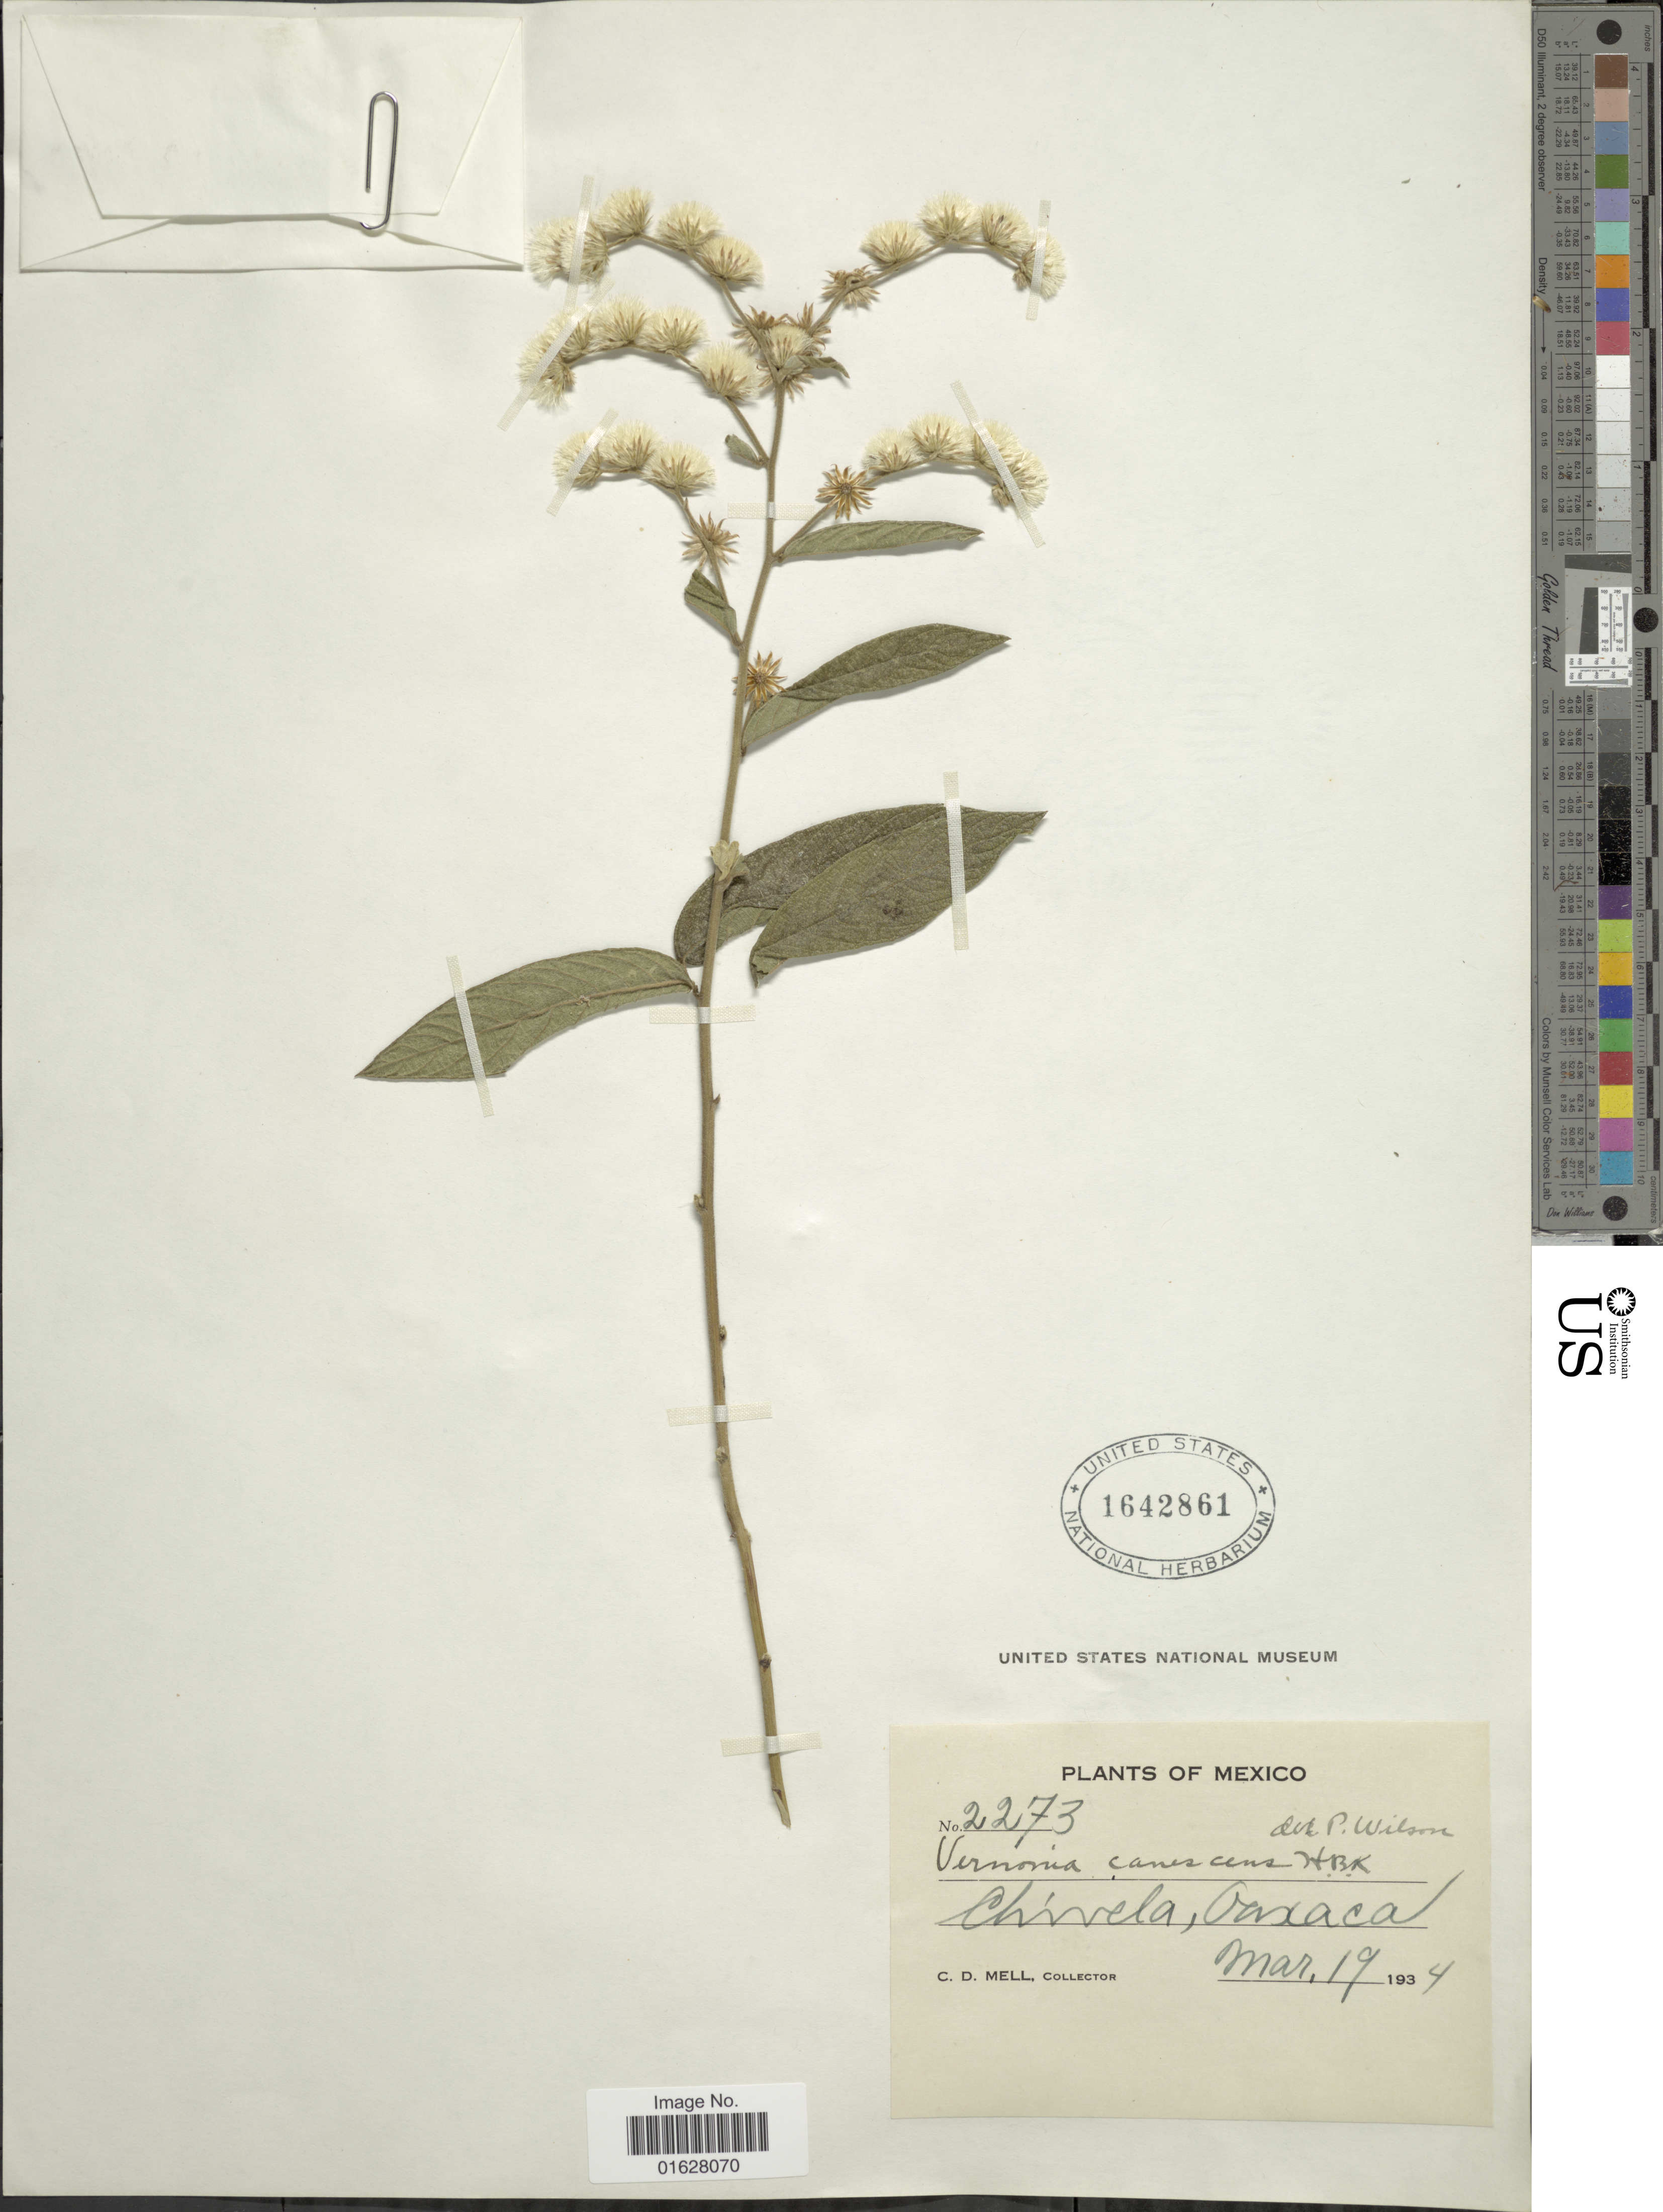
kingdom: Plantae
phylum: Tracheophyta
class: Magnoliopsida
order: Asterales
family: Asteraceae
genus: Lepidaploa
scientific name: Lepidaploa canescens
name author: (Kunth) H. Rob.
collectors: C. D. Mell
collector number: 2273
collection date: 1934-03-19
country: Mexico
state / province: Oaxaca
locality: Mexico. Chivela, Oaxaca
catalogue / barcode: US 1642861